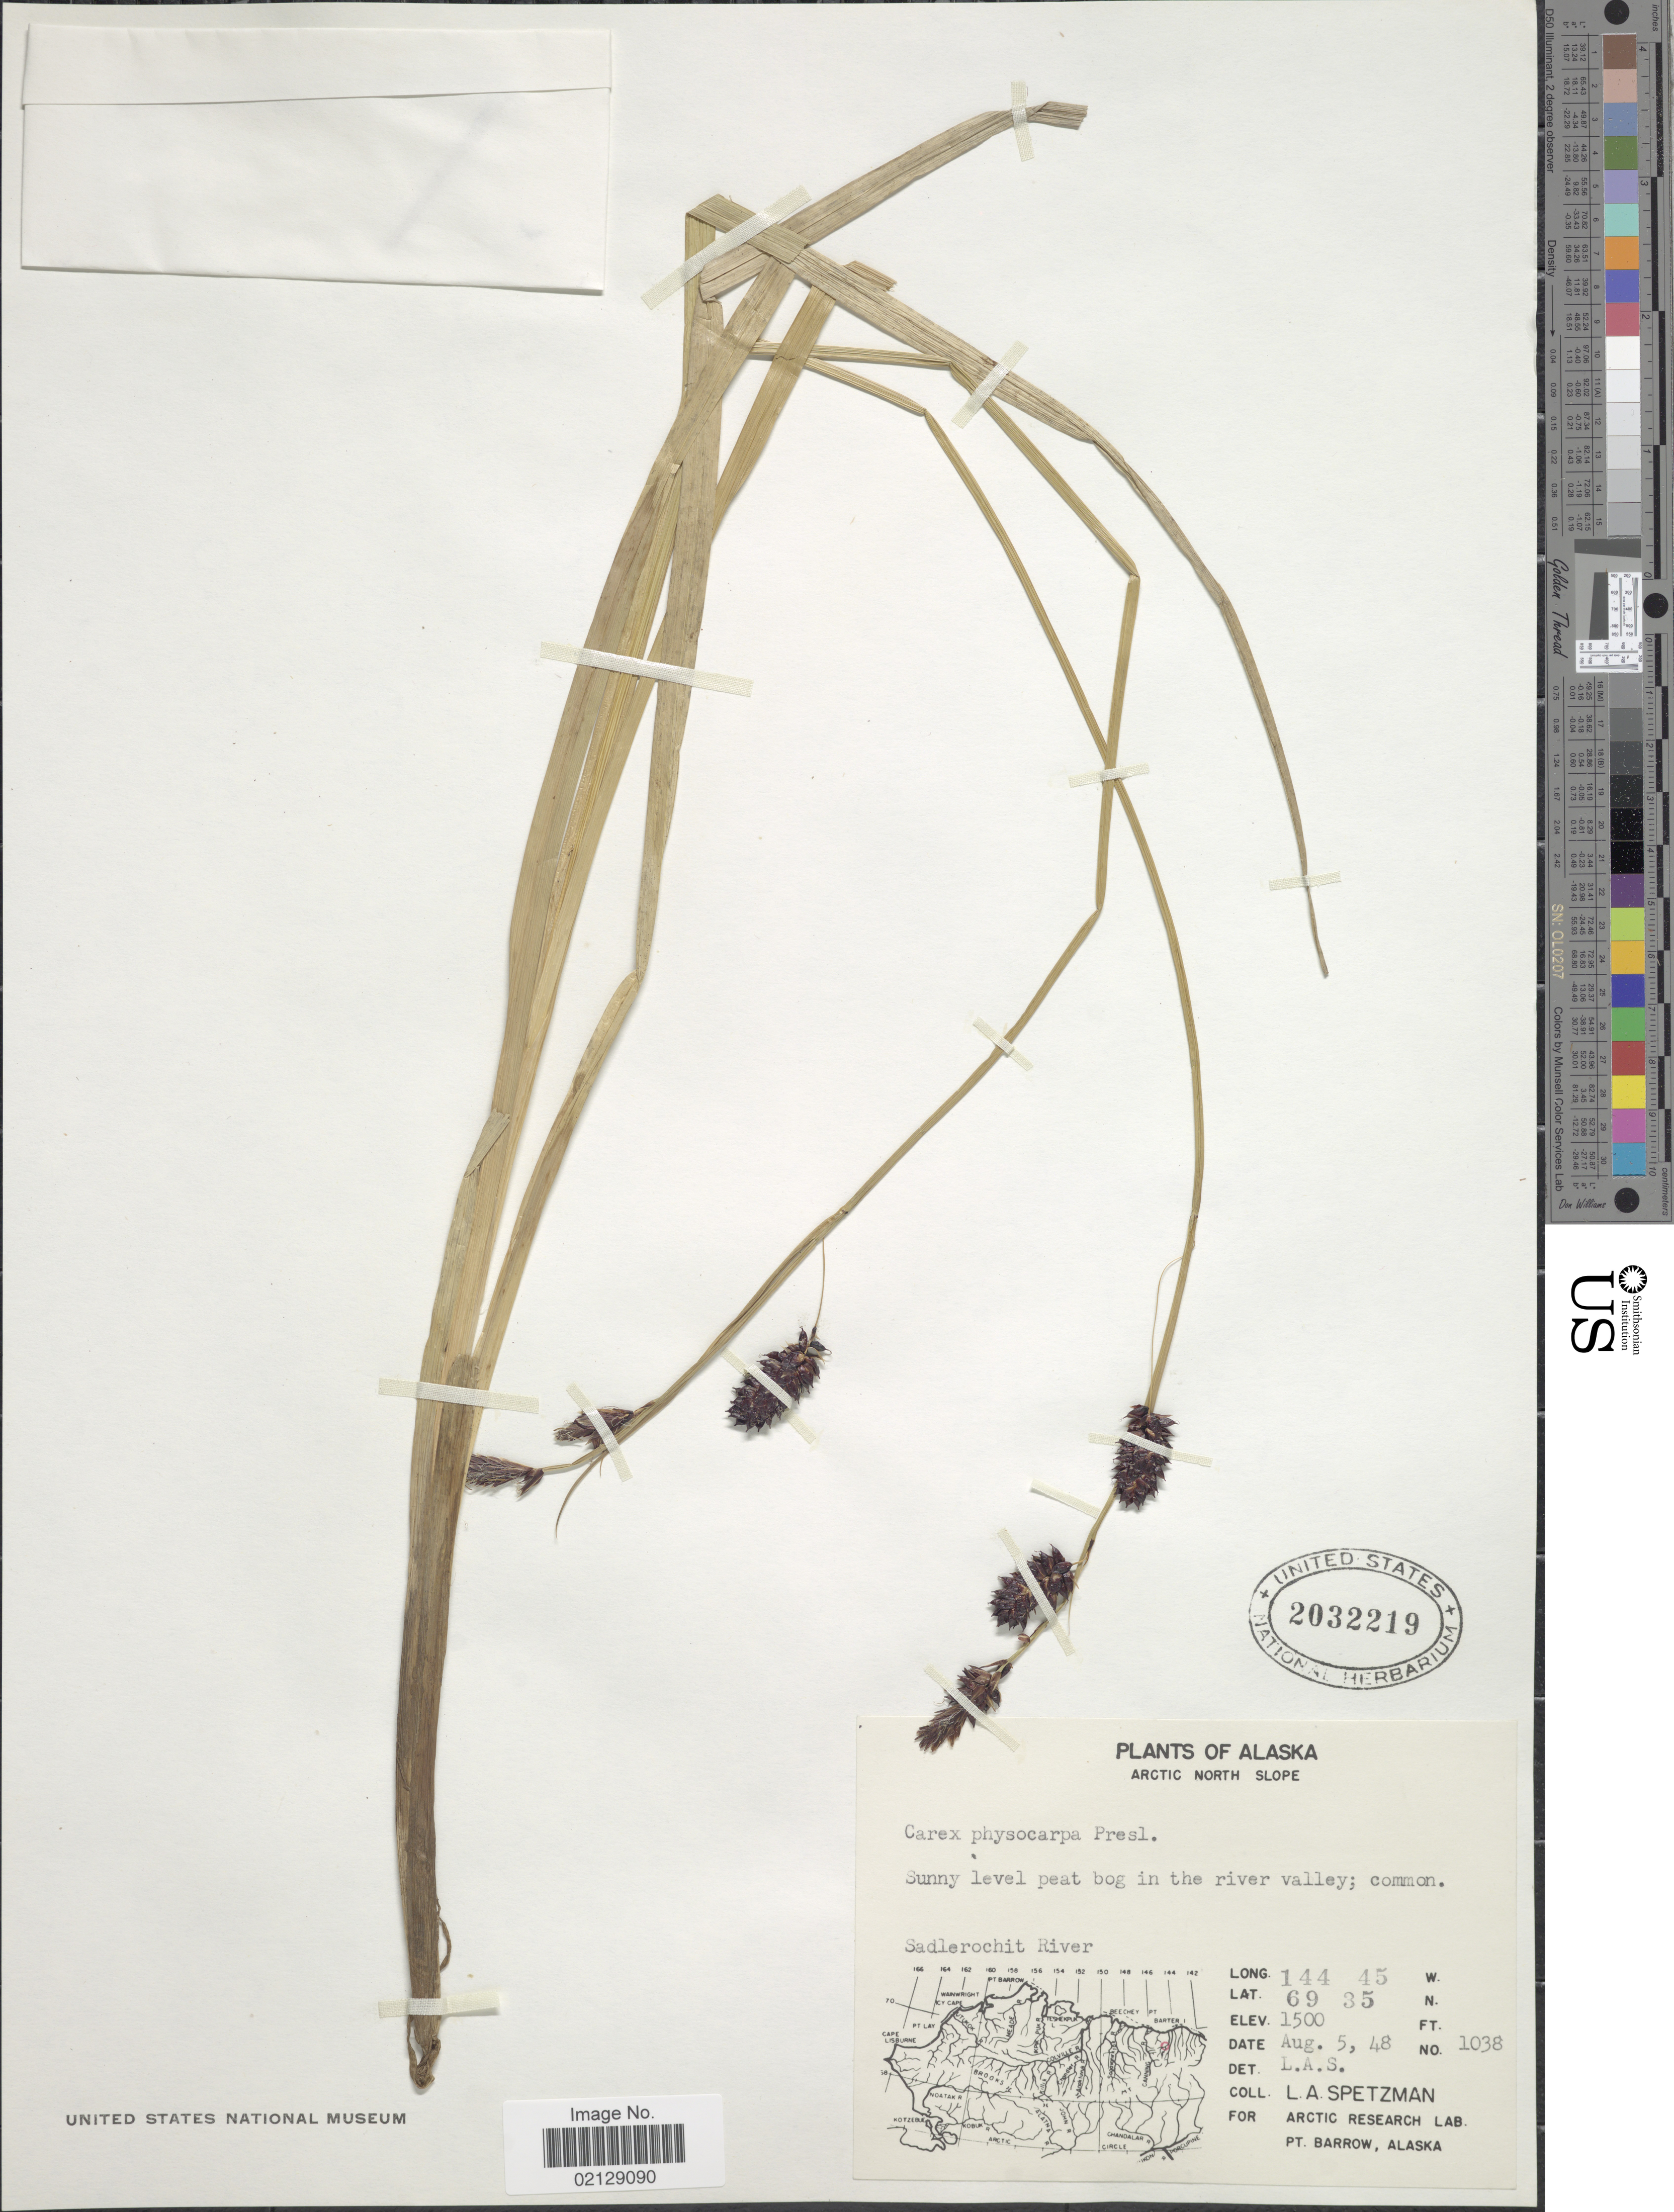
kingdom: Plantae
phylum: Tracheophyta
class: Liliopsida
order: Poales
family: Cyperaceae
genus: Carex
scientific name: Carex saxatilis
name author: L.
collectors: L. Spetzman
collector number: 1038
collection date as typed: Transcribed d/m/y: 5/8/48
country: United States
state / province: Alaska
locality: Arctic North Slope, Sunny level peat bog in the river valley, Sadlerochit River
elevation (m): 457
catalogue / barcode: US 2032219